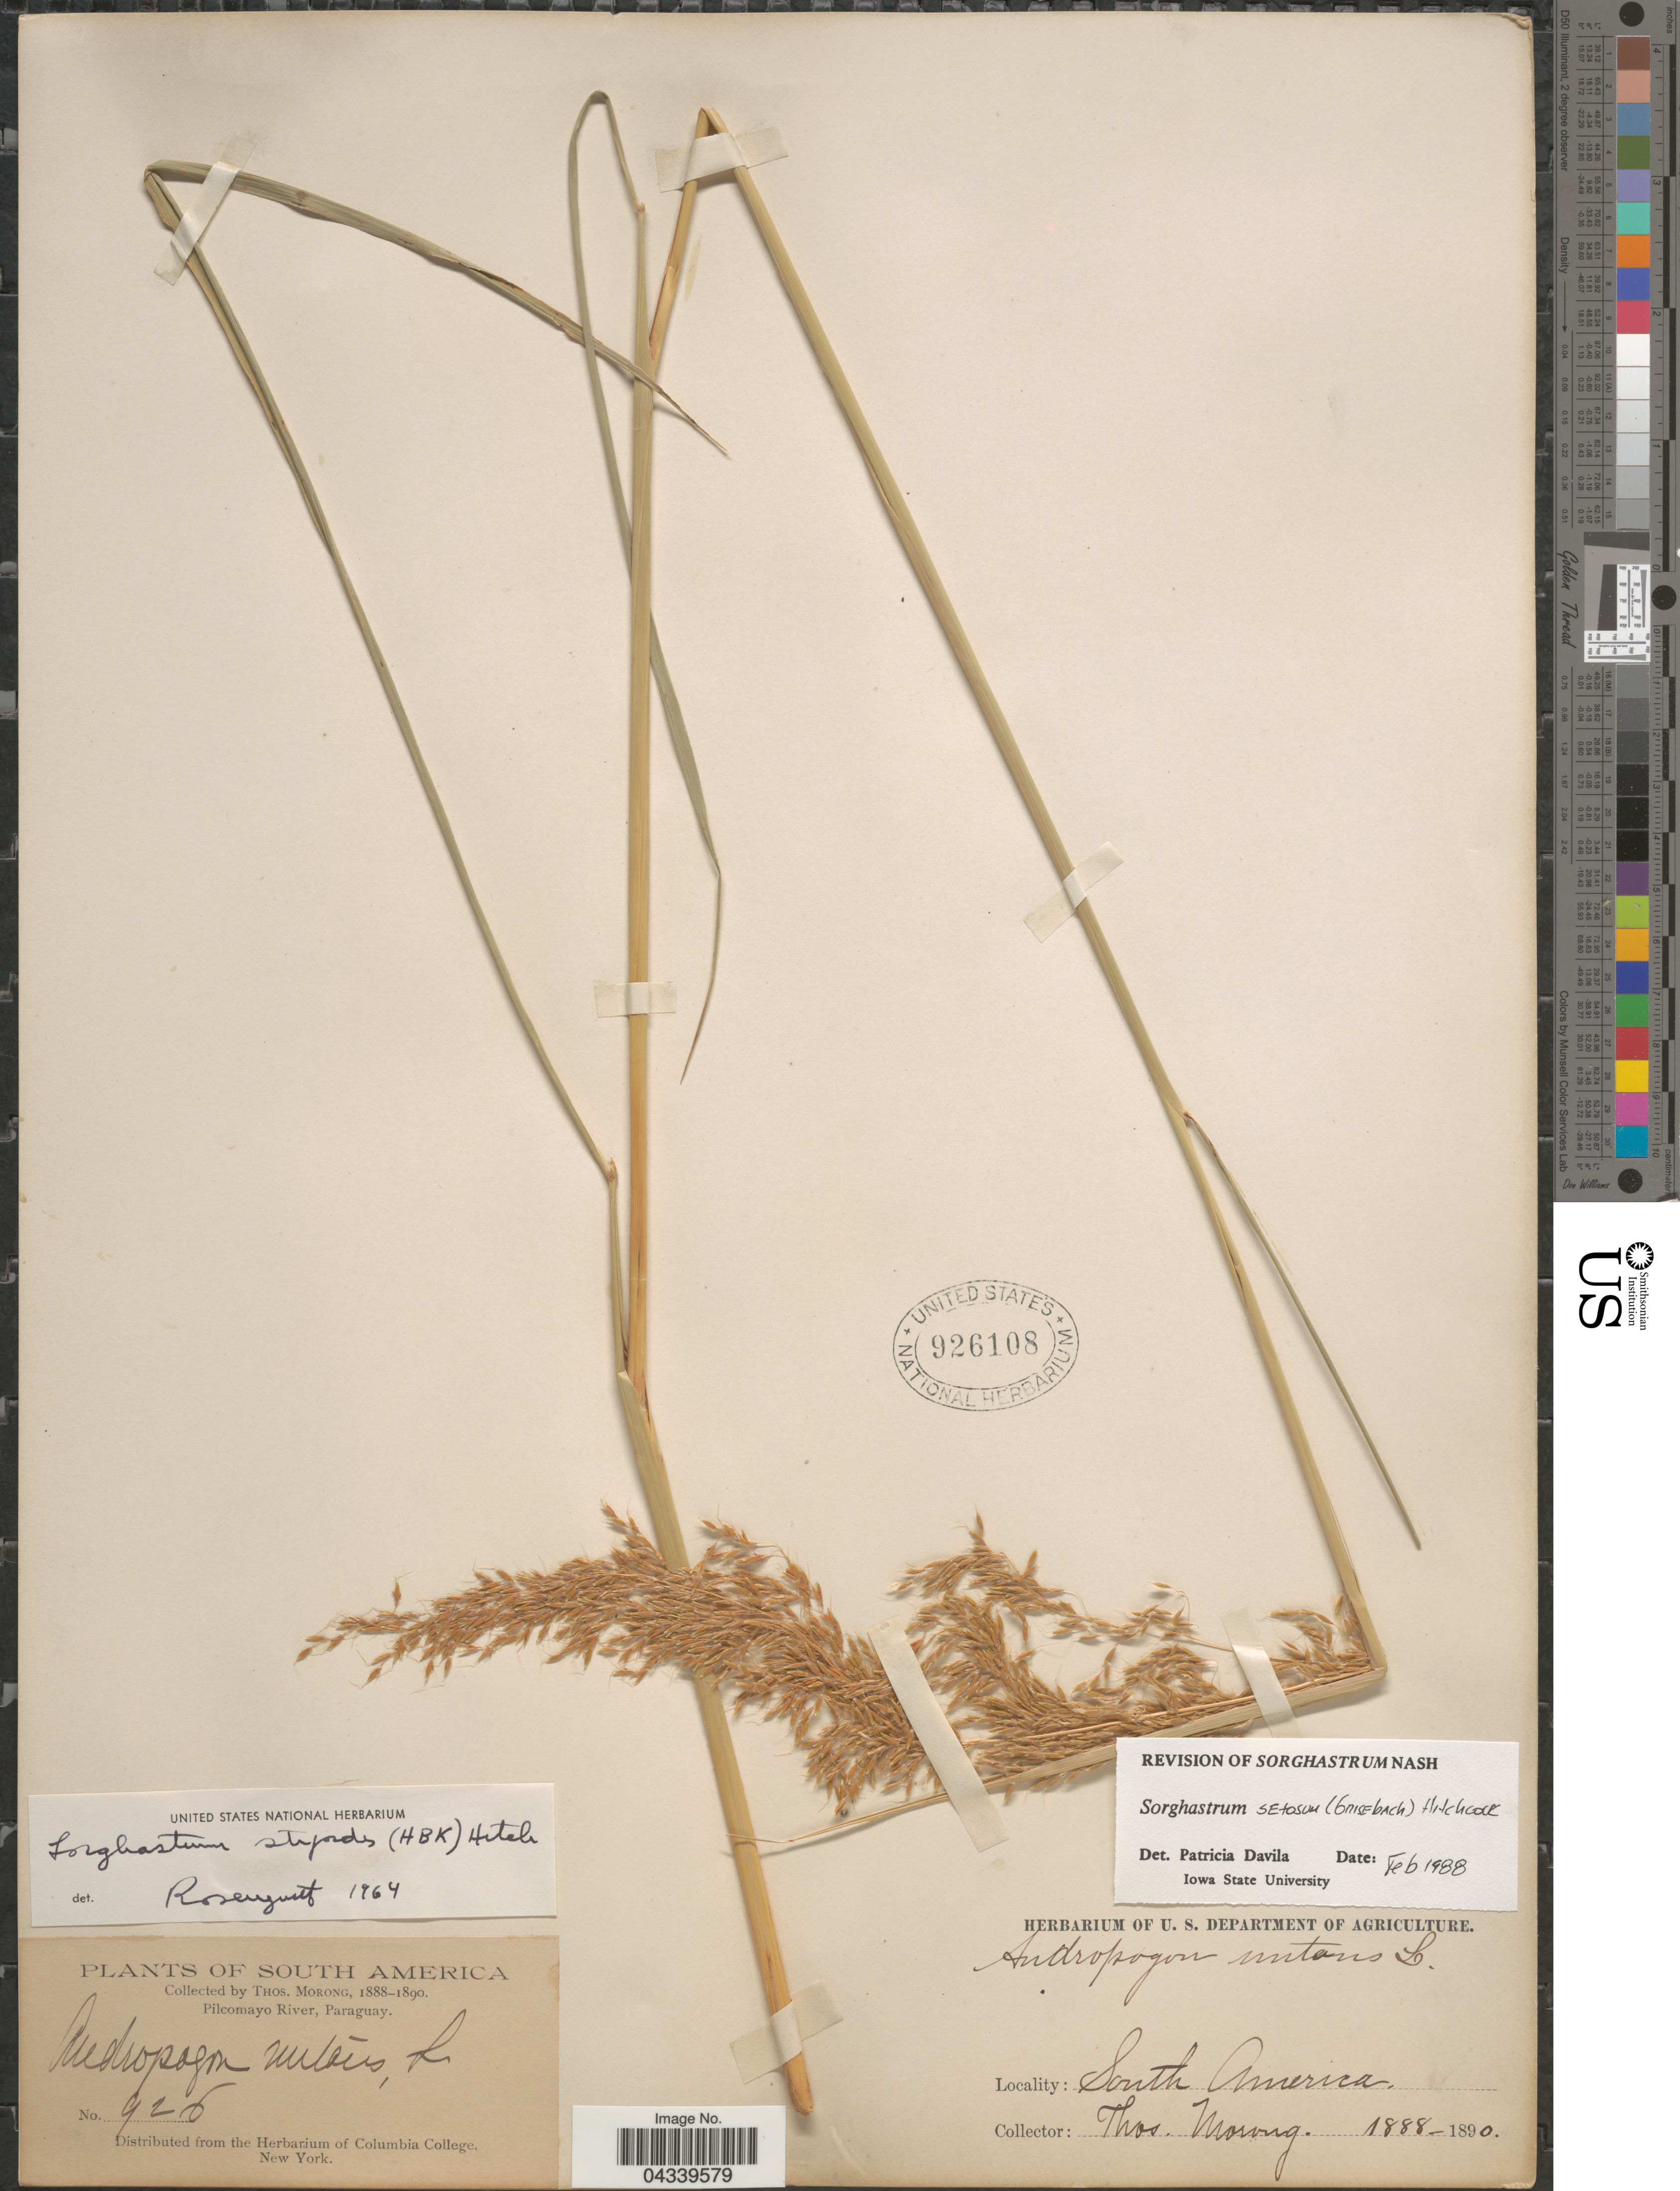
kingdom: Plantae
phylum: Tracheophyta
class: Liliopsida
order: Poales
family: Poaceae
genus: Sorghastrum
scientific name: Sorghastrum setosum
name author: (Griseb.) Hitchc.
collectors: ex herb. T. Morong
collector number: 926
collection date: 1888/1890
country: Paraguay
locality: Pilcomayo River.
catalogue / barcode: US 926108